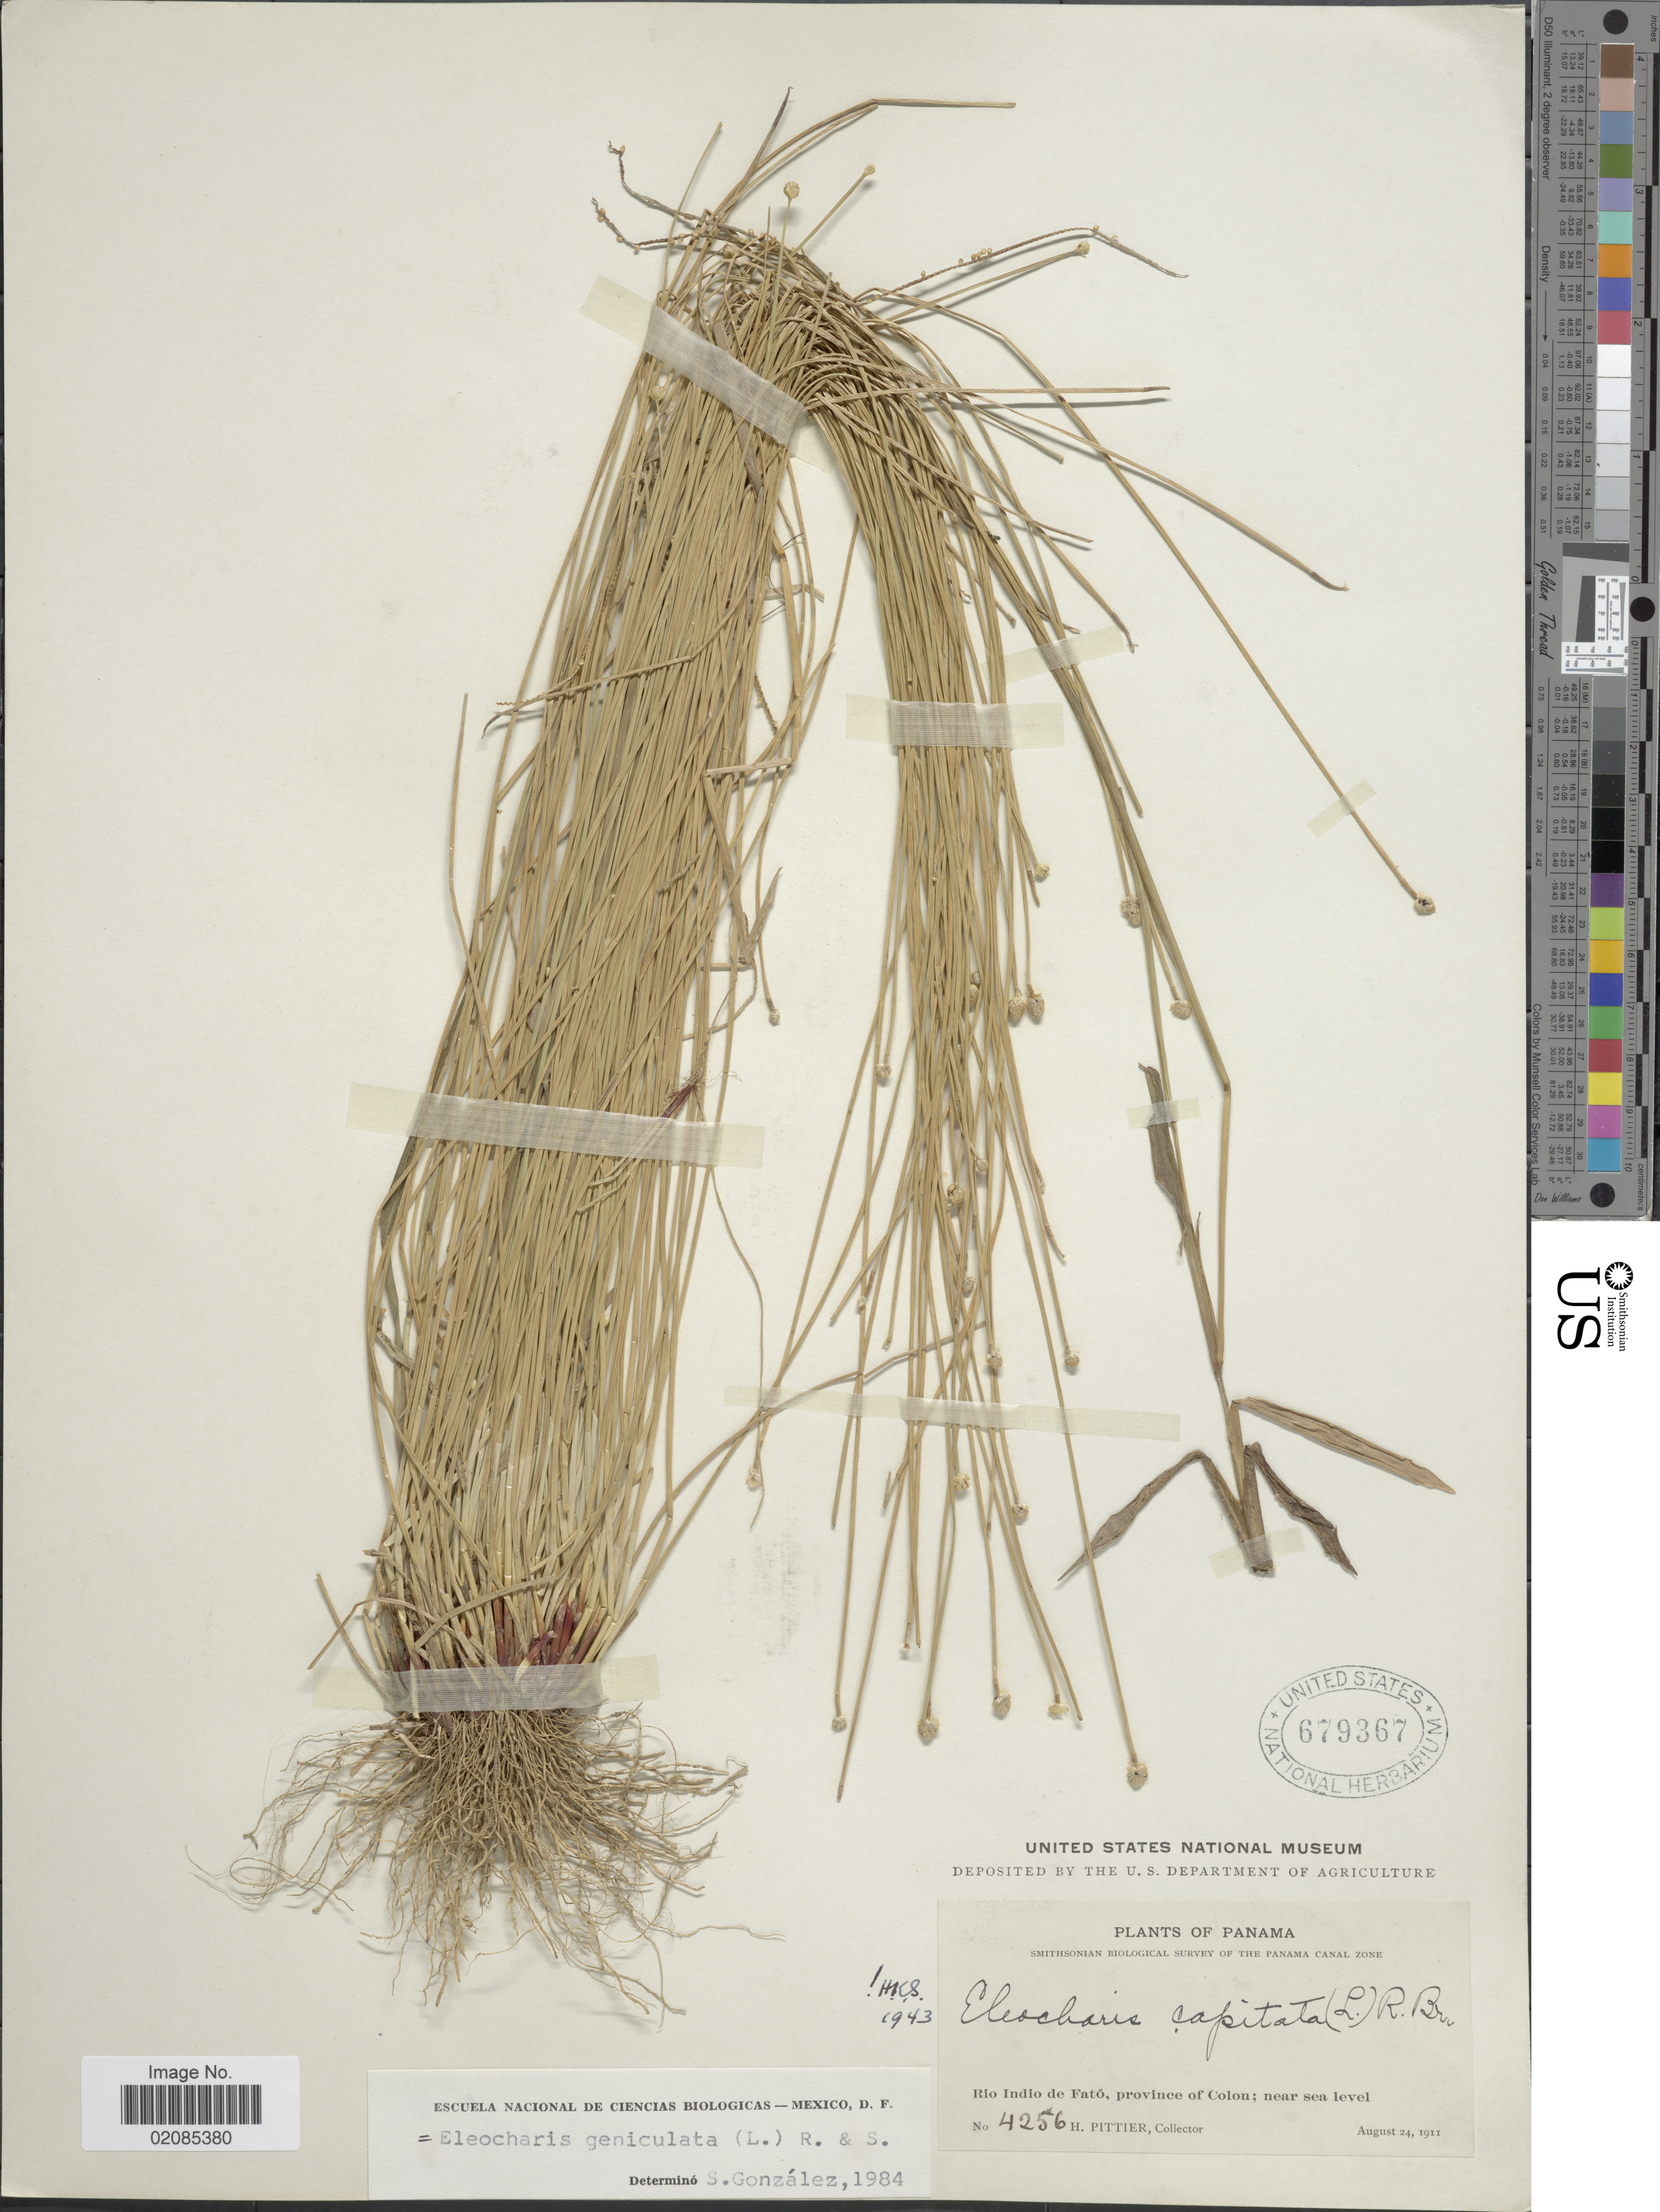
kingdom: Plantae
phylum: Tracheophyta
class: Liliopsida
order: Poales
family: Cyperaceae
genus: Eleocharis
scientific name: Eleocharis geniculata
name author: (L.) Roem. & Schult.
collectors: H. F. Pittier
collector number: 4256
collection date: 1911-08-24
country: Panama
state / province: Colón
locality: Rio Indio de Fato, Panama Canal Zone.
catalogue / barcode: US 679367